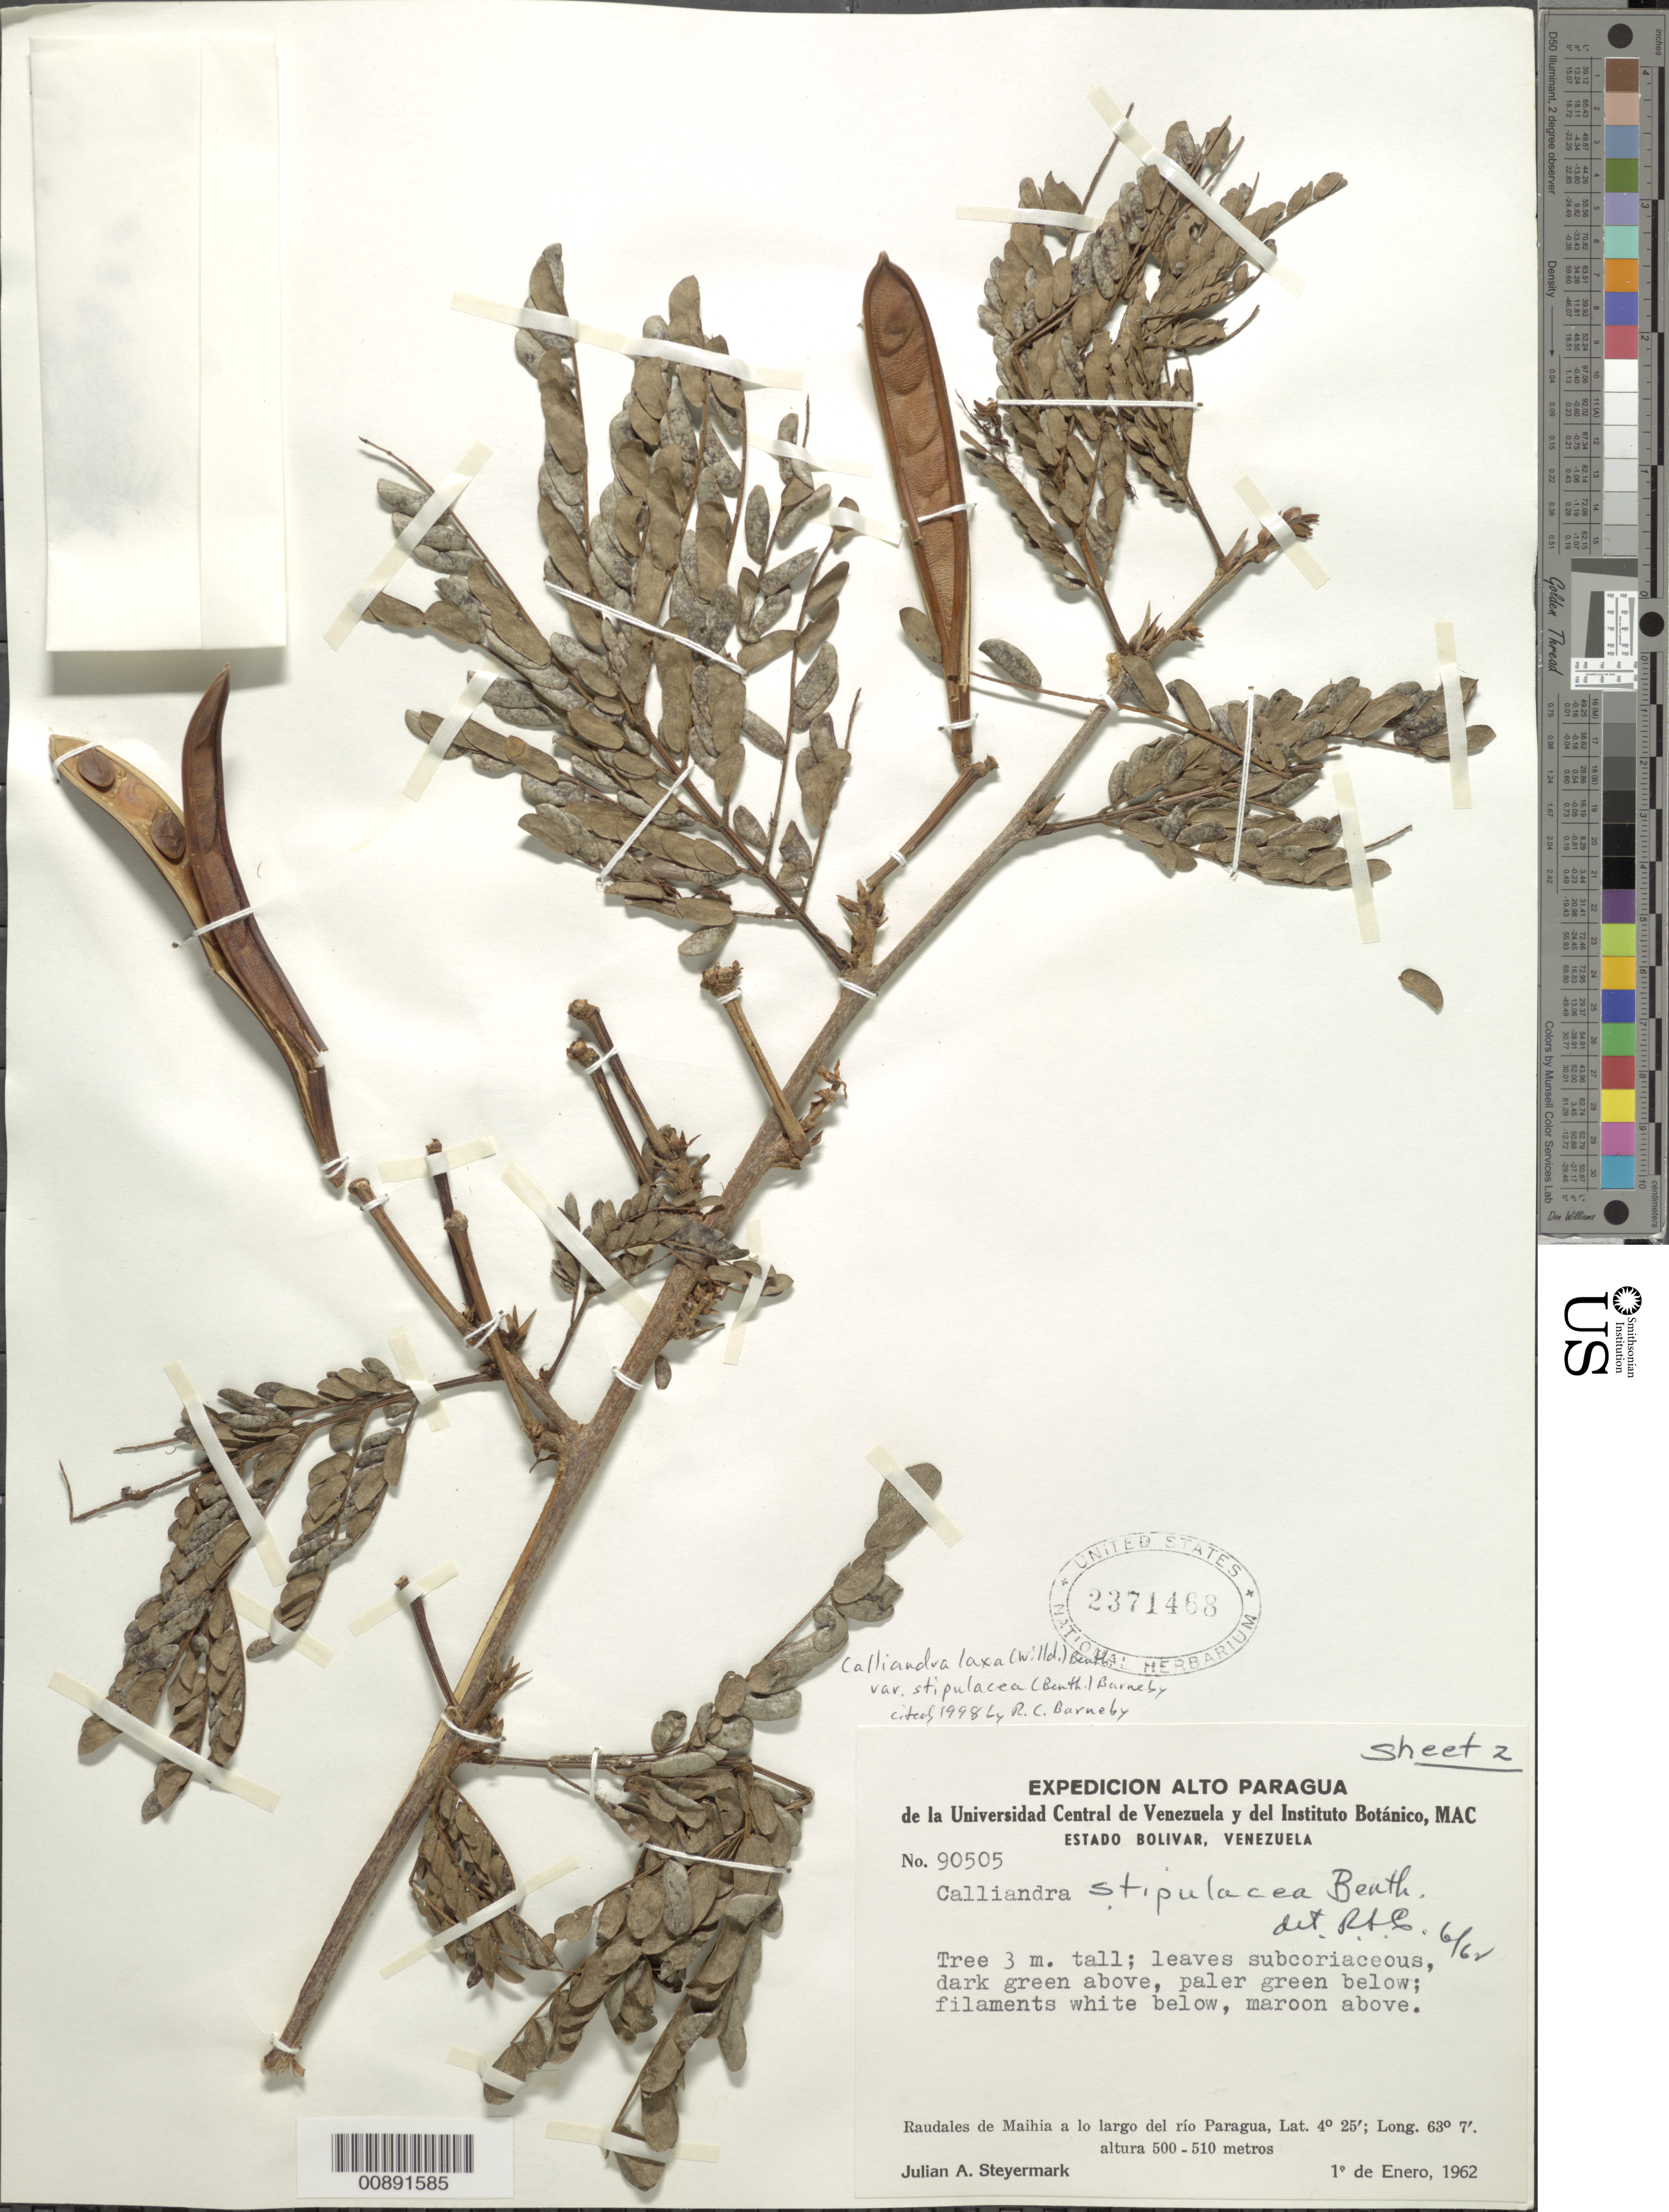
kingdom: Plantae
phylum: Tracheophyta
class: Magnoliopsida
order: Fabales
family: Fabaceae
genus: Calliandra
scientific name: Calliandra laxa var. stipulacea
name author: (Benth.) Barneby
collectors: J. Steyermark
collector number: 90505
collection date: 1962-01-01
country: Venezuela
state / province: Bolivar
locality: Estado Bolivar. Raudales de Maihia a lo largo del rio Paragua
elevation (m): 500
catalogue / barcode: US 2371468